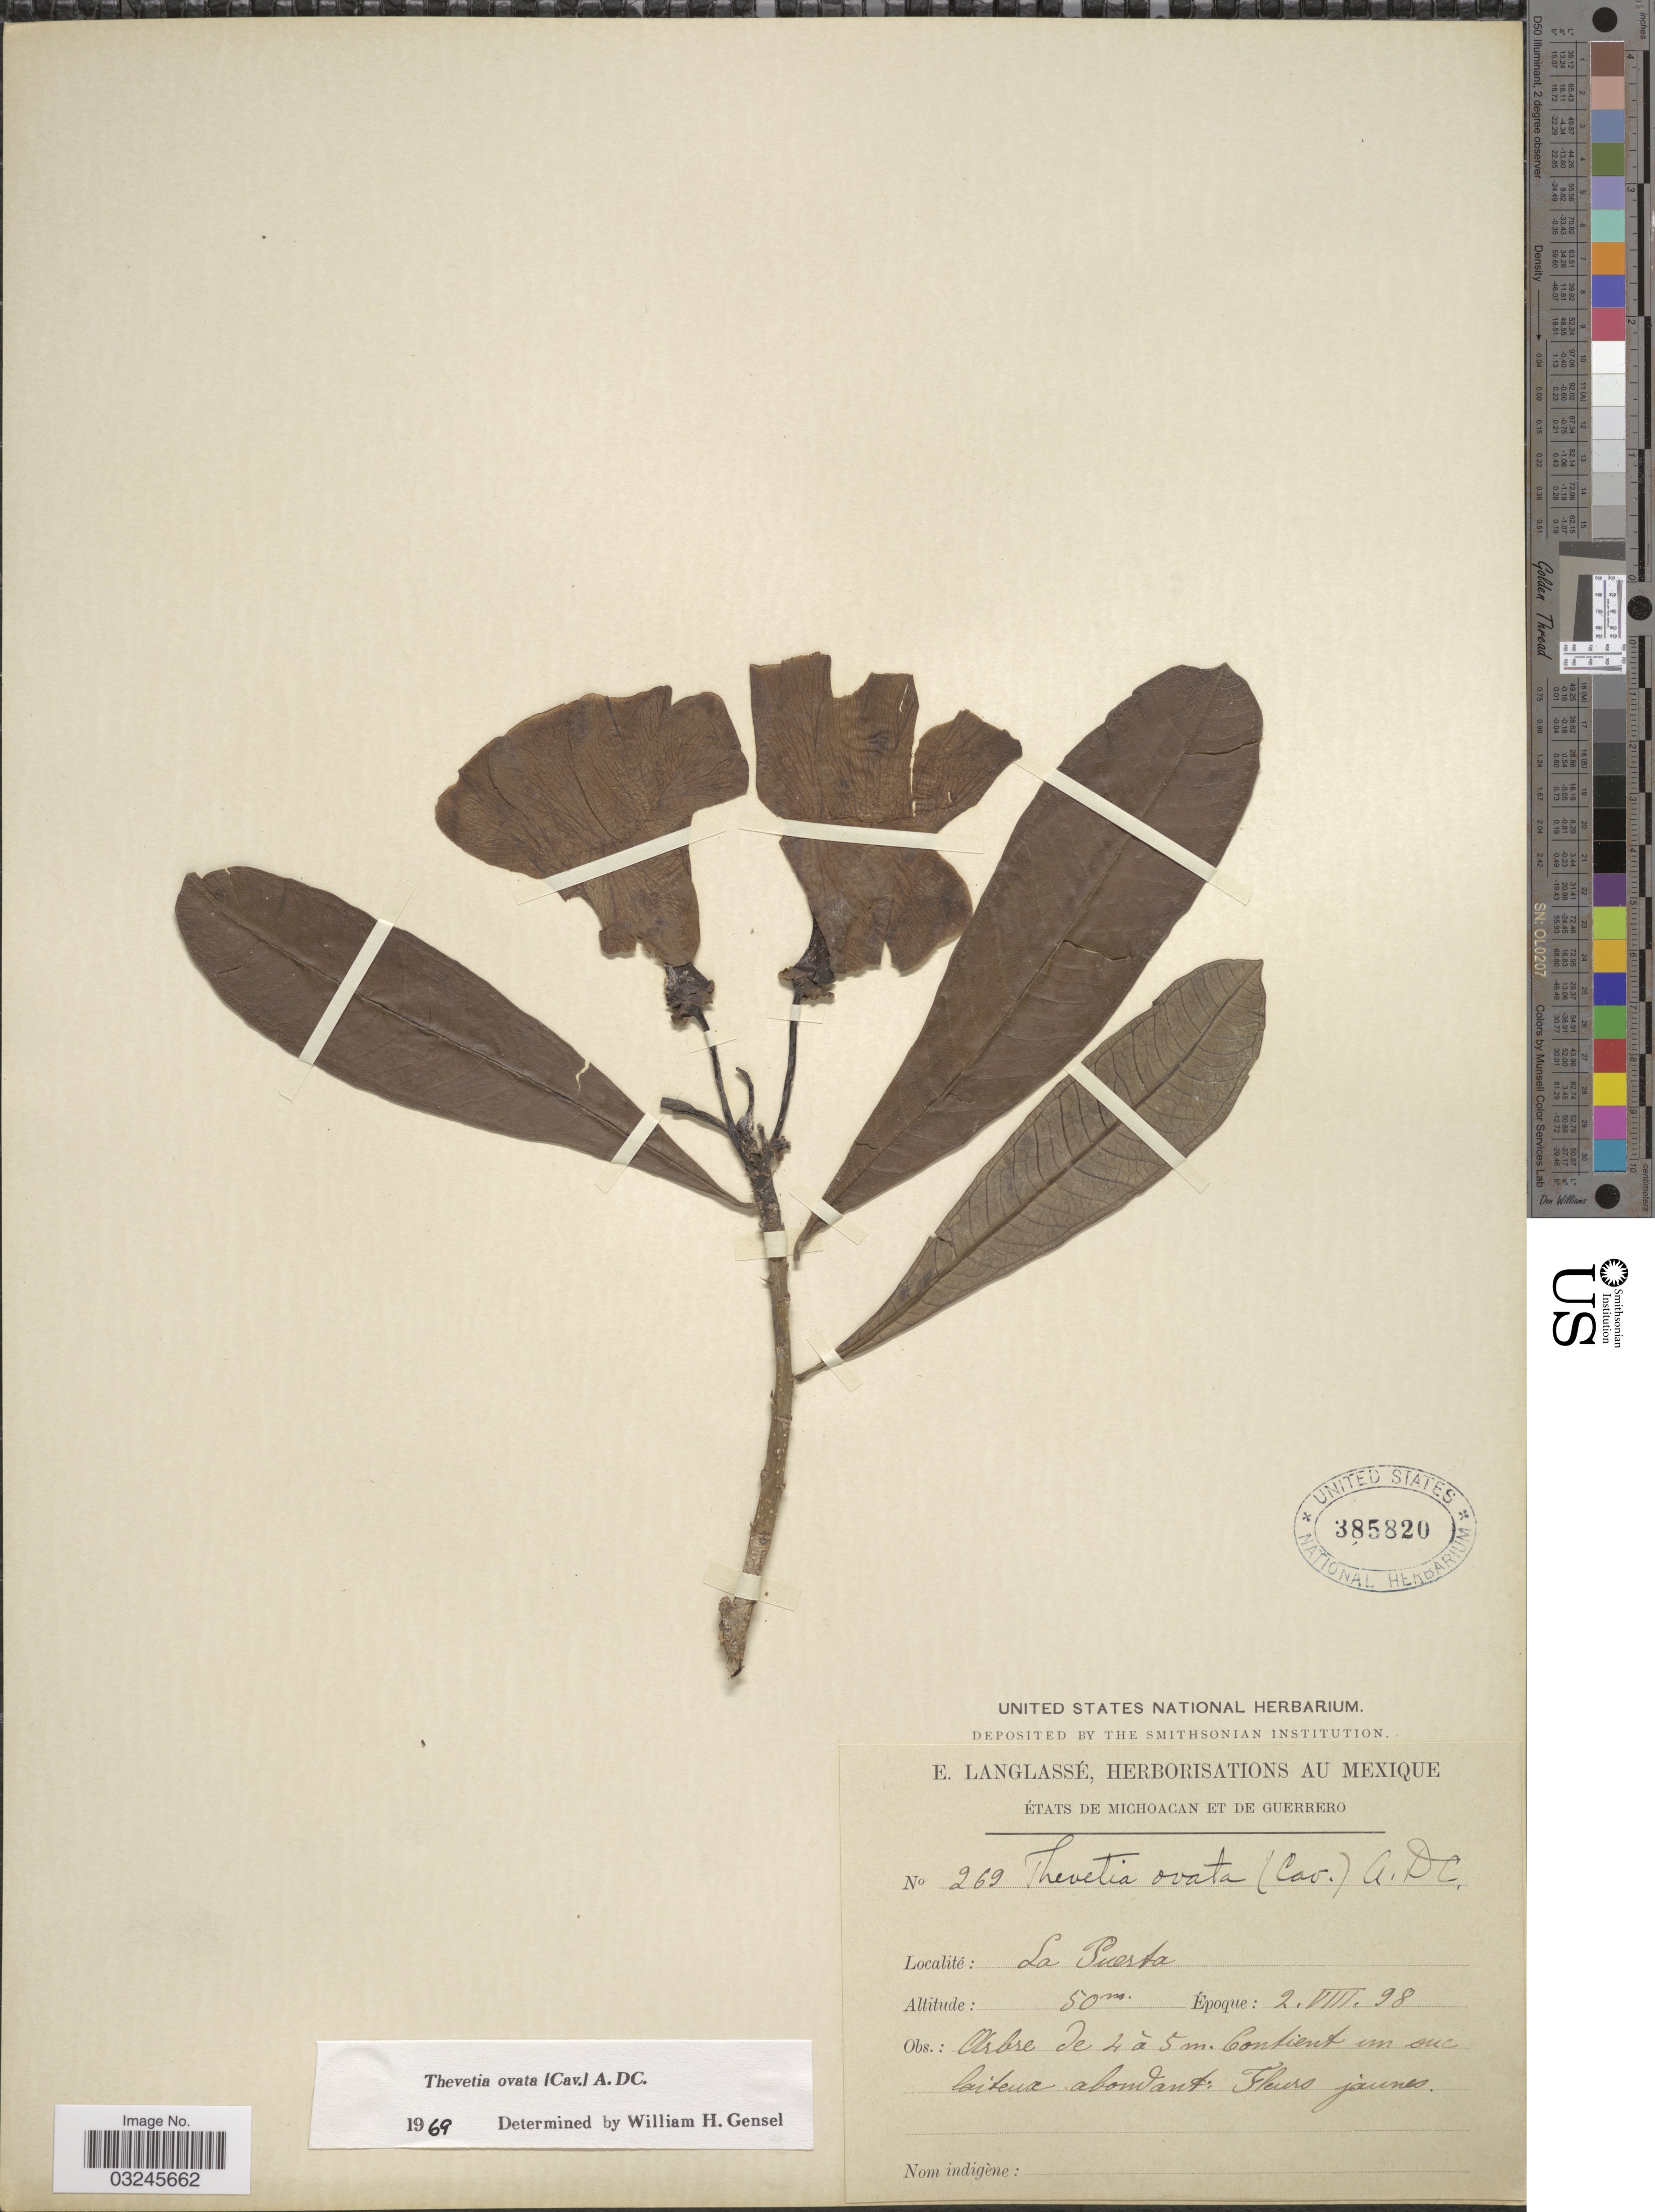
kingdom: Plantae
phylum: Tracheophyta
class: Magnoliopsida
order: Gentianales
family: Apocynaceae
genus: Thevetia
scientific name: Thevetia ovata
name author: (Cav.) A. DC.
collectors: E. Langlassé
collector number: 269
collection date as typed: Transcribed d/m/y: 2/8/98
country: Mexico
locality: États De Michoacan et de Guerrero, La Puerta.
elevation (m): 50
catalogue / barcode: US 385820